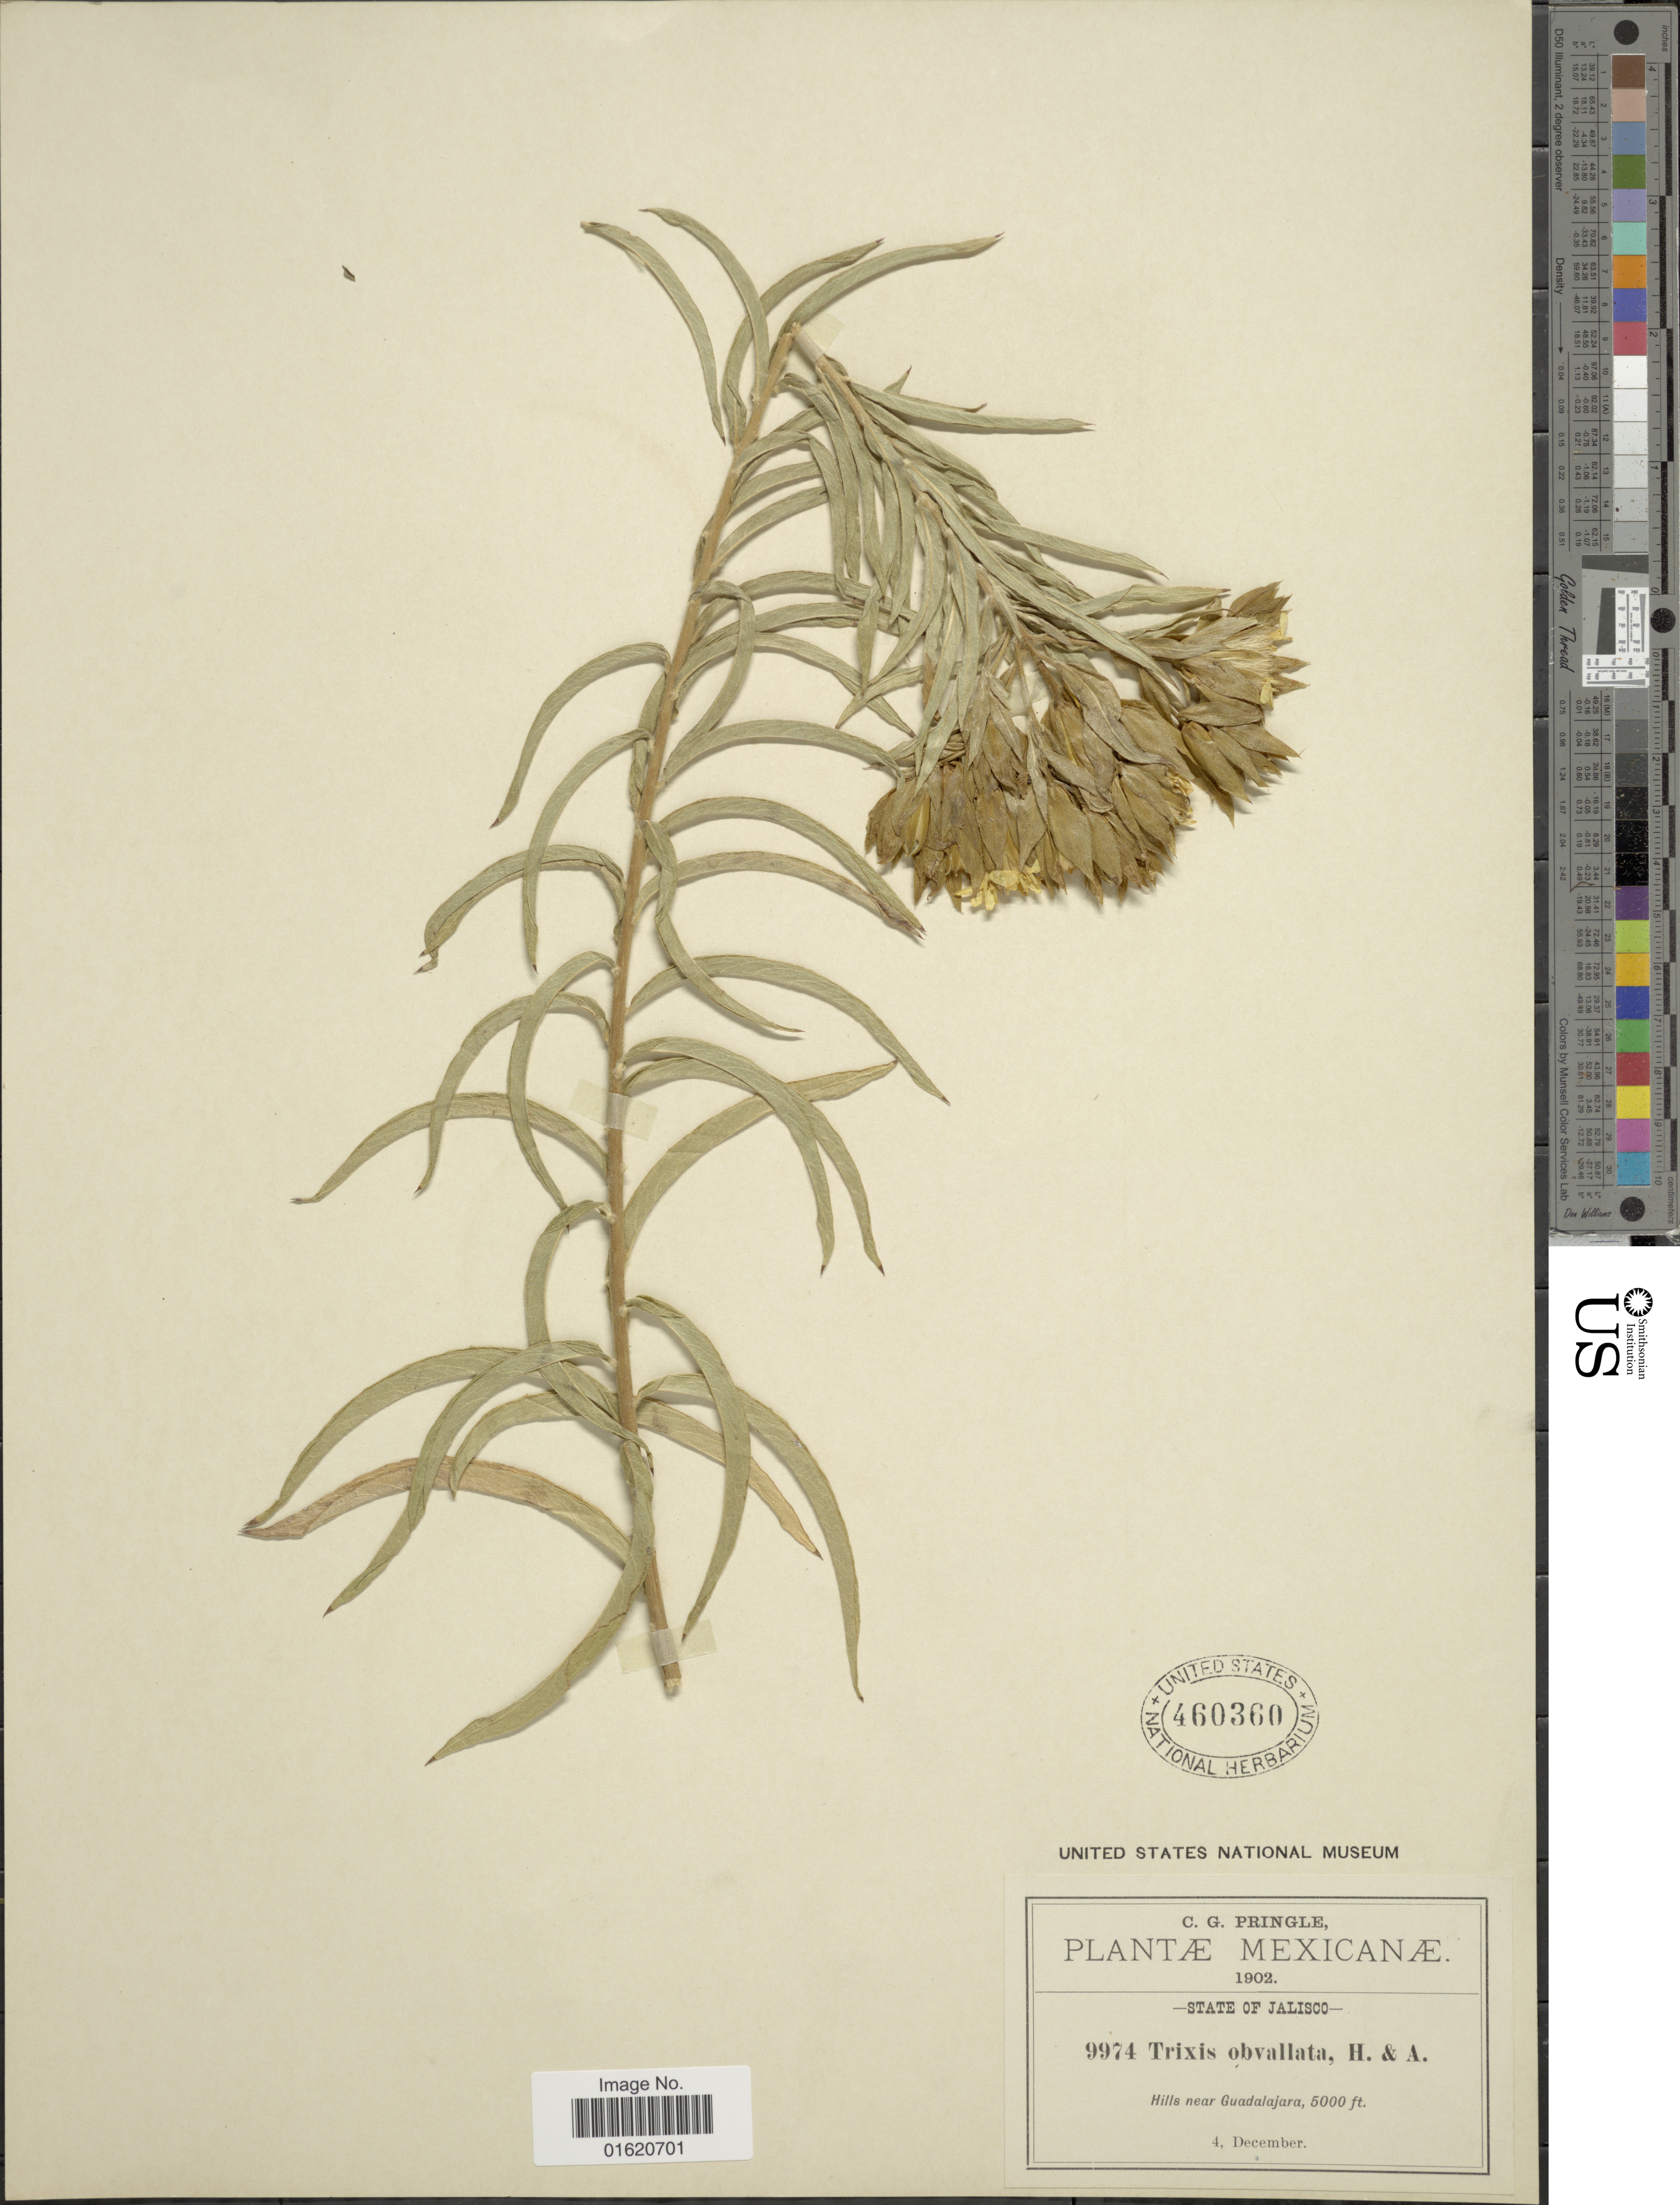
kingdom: Plantae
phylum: Tracheophyta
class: Magnoliopsida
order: Asterales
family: Asteraceae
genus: Trixis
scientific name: Trixis michuacana var. longifolia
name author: (D. Don) C.E. Anderson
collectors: C. G. Pringle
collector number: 9974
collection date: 1902-12-04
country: Mexico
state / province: Jalisco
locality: Hills near Guadalajara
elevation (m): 1524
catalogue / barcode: US 460360